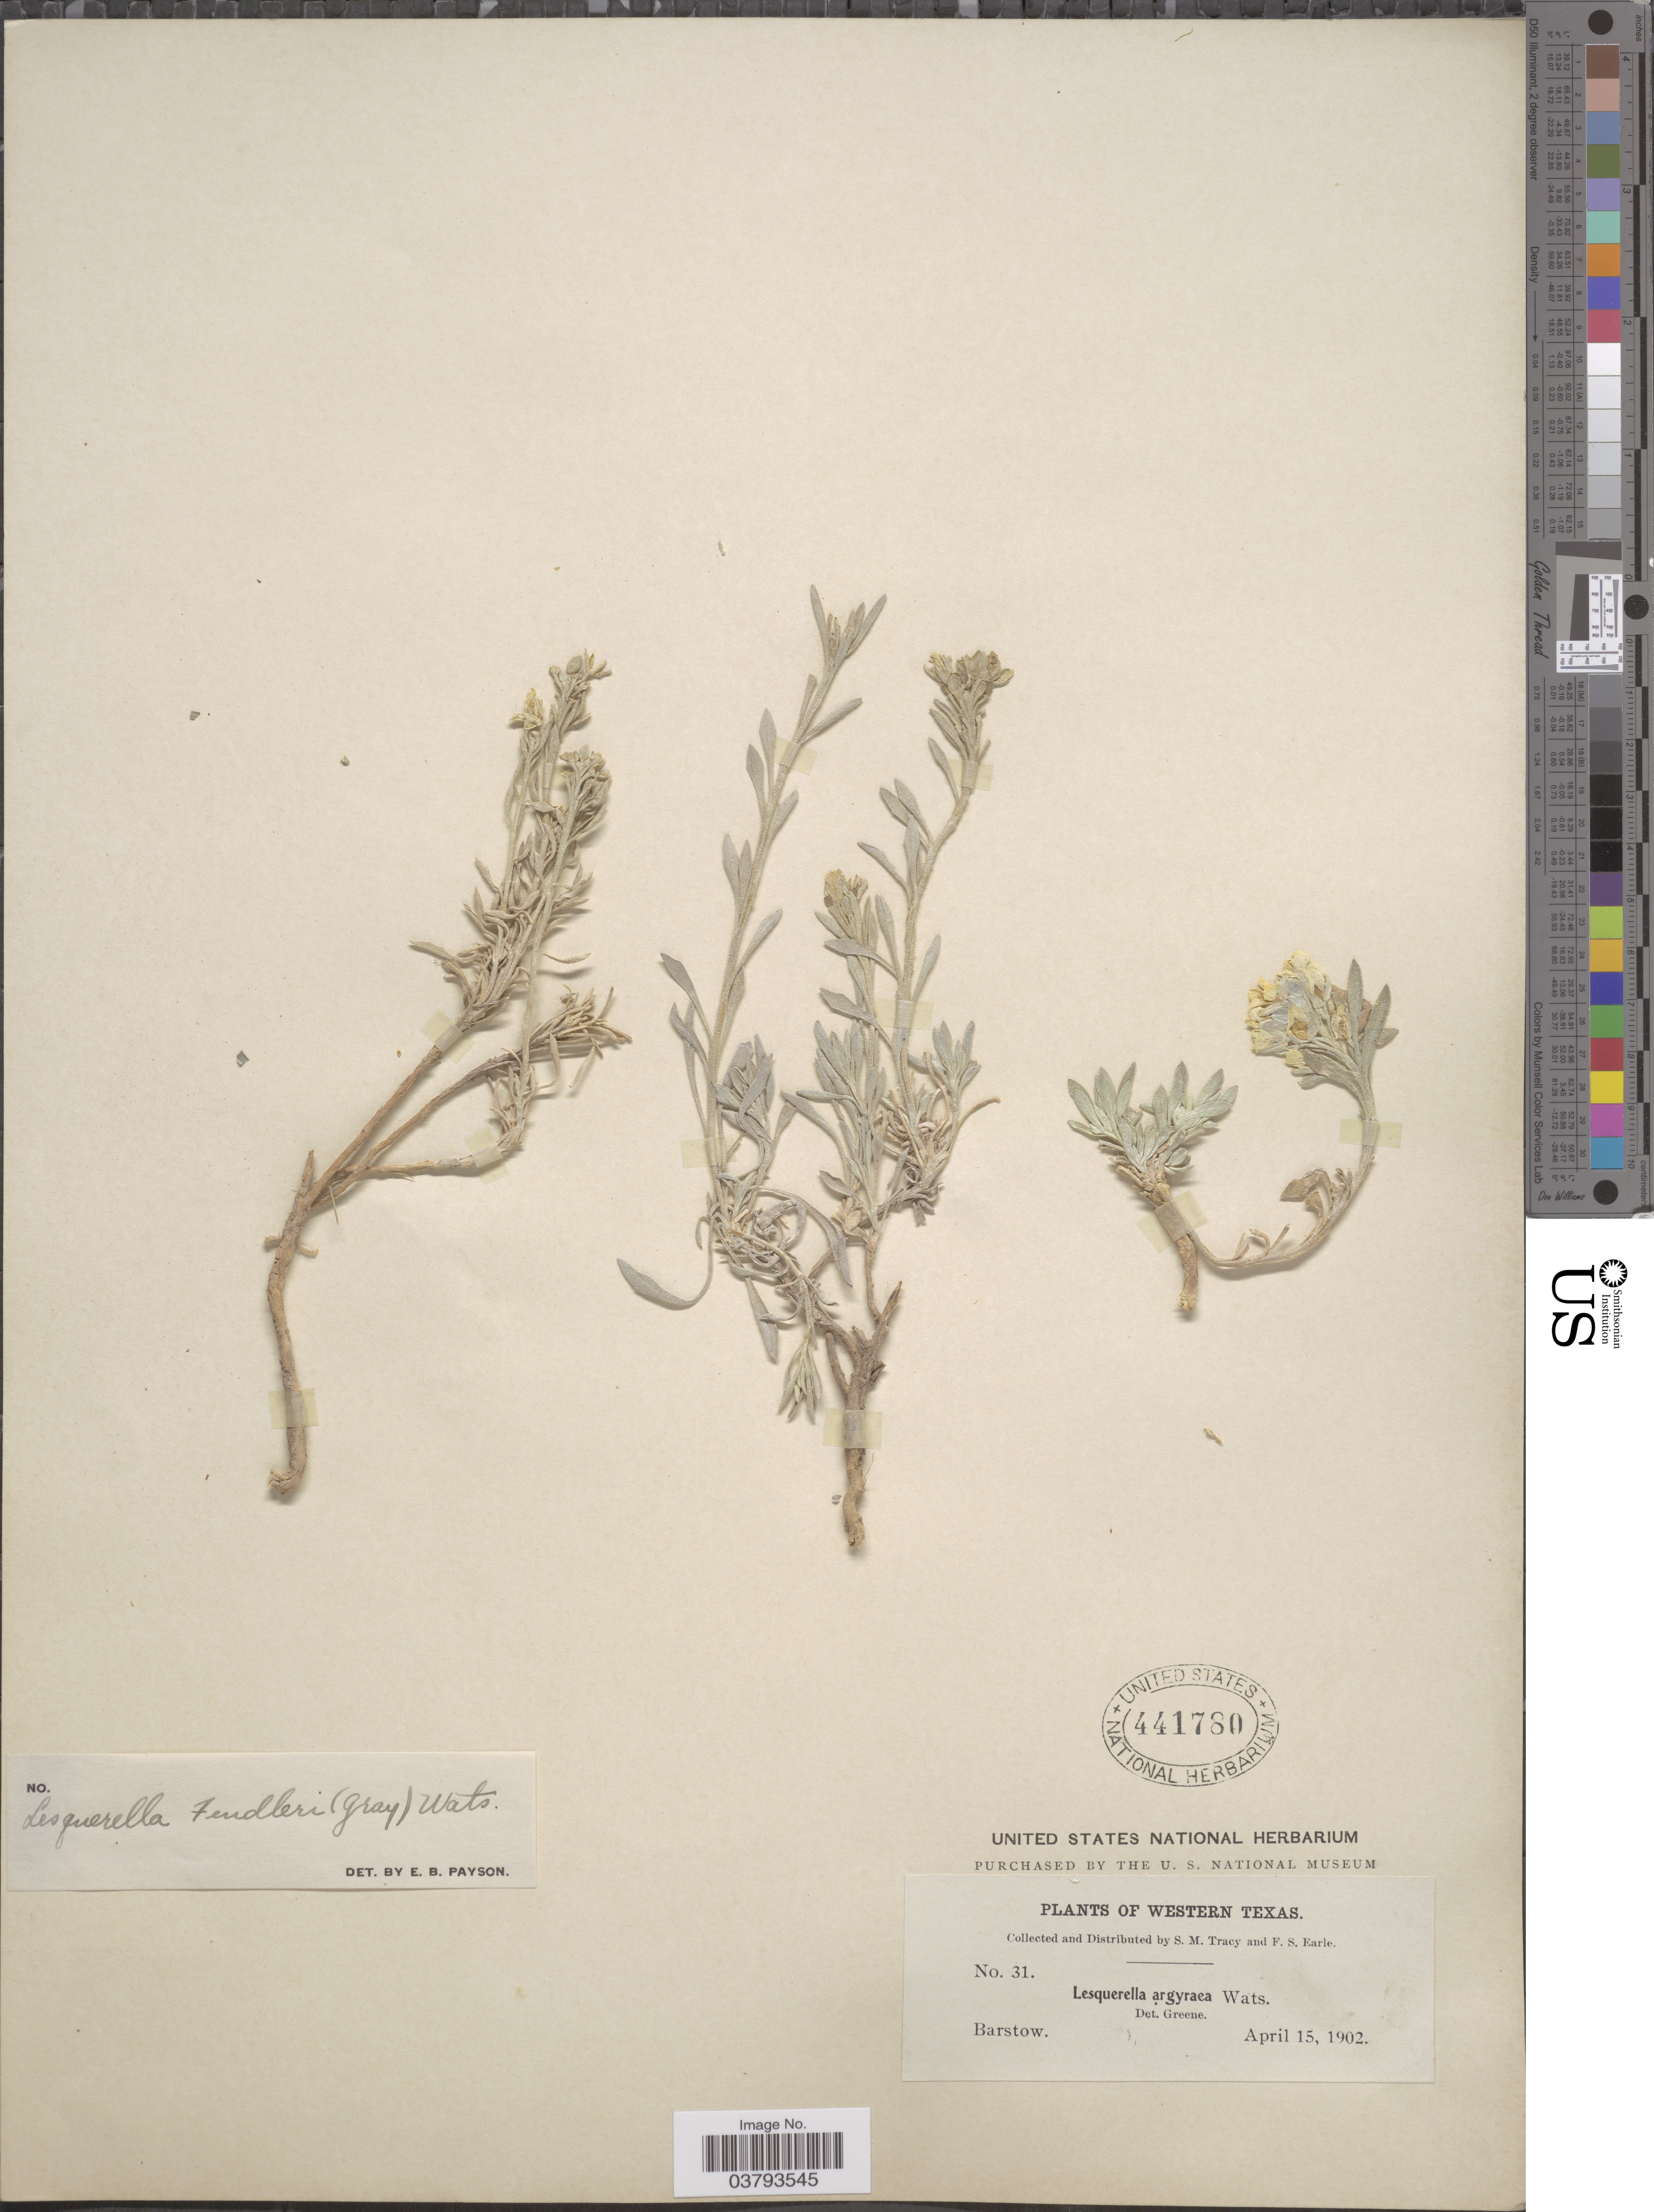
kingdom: Plantae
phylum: Tracheophyta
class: Magnoliopsida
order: Brassicales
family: Brassicaceae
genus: Lesquerella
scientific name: Lesquerella fendleri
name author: (A. Gray) S. Watson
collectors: S. M. Tracy & F. S. Earle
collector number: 31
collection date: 1902-04-15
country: United States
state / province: Texas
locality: Western Texas. Barstow.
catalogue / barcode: US 441780